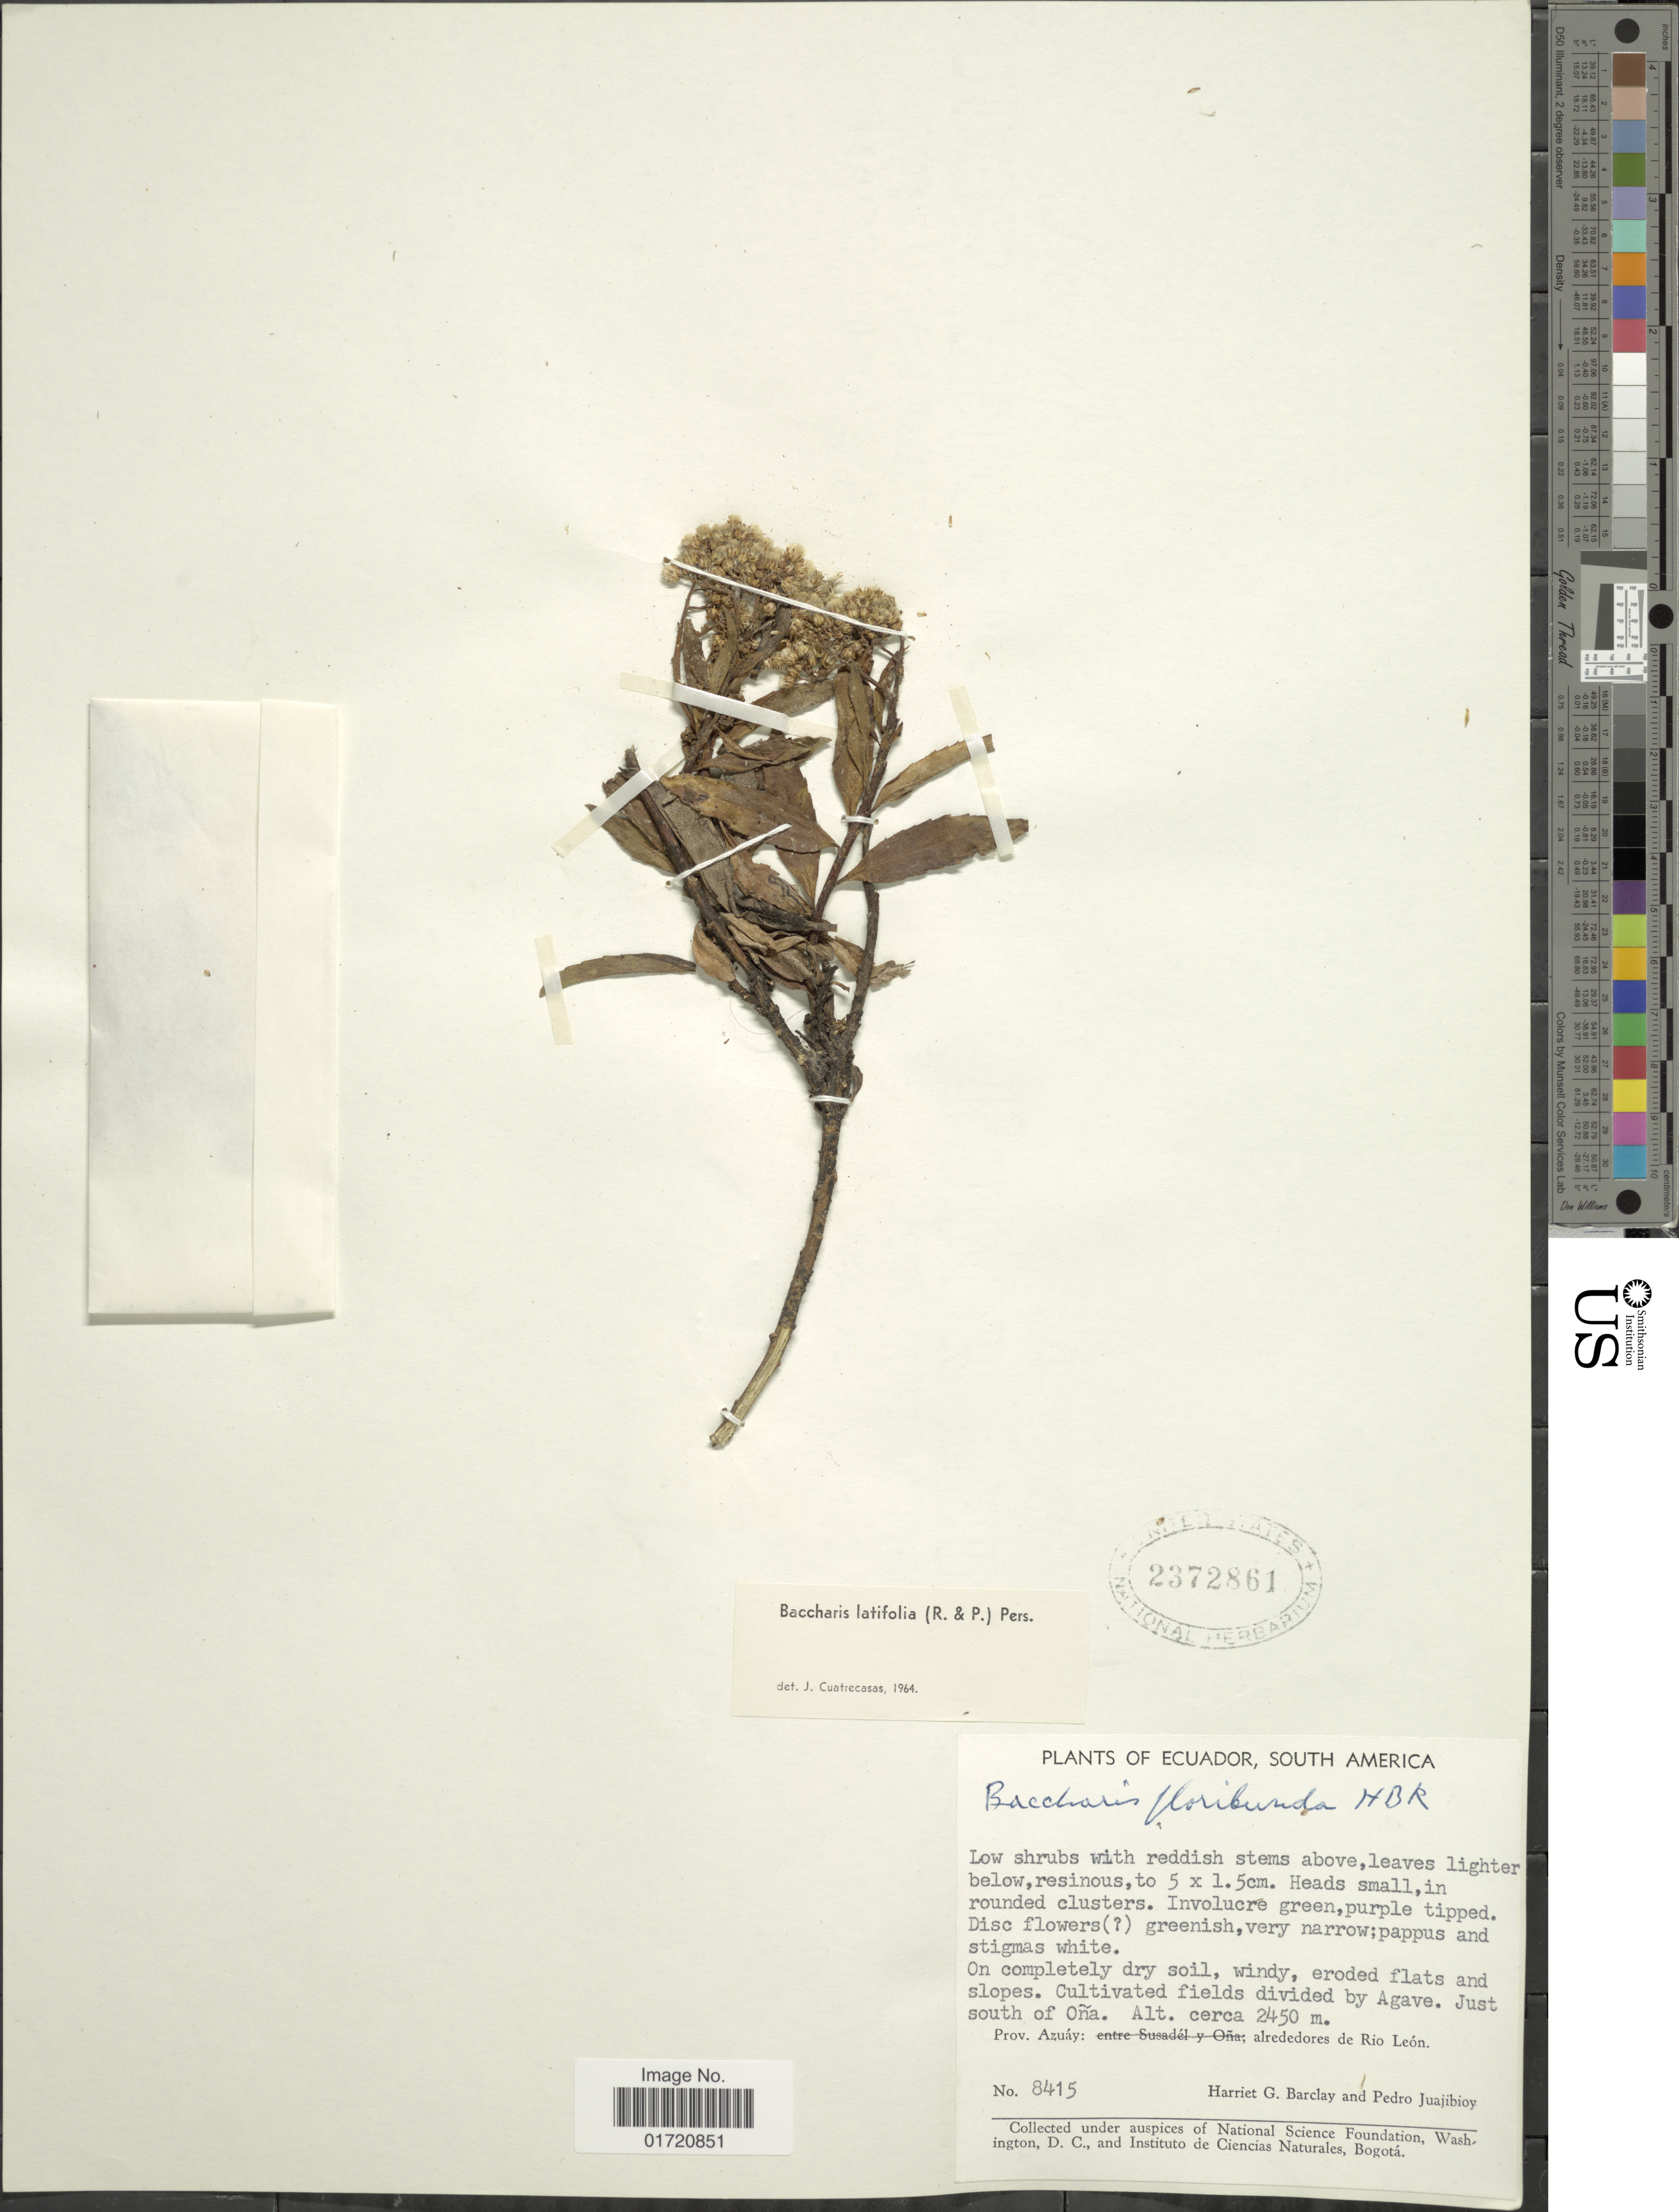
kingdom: Plantae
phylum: Tracheophyta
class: Magnoliopsida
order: Asterales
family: Asteraceae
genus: Baccharis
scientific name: Baccharis latifolia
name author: (Ruiz & Pav.) Pers.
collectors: H. G. Barclay & P. Juajibioy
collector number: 8415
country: Ecuador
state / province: Azuay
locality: South America, just south of Ona, alrededores de Rio Leon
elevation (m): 2450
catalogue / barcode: US 2372861